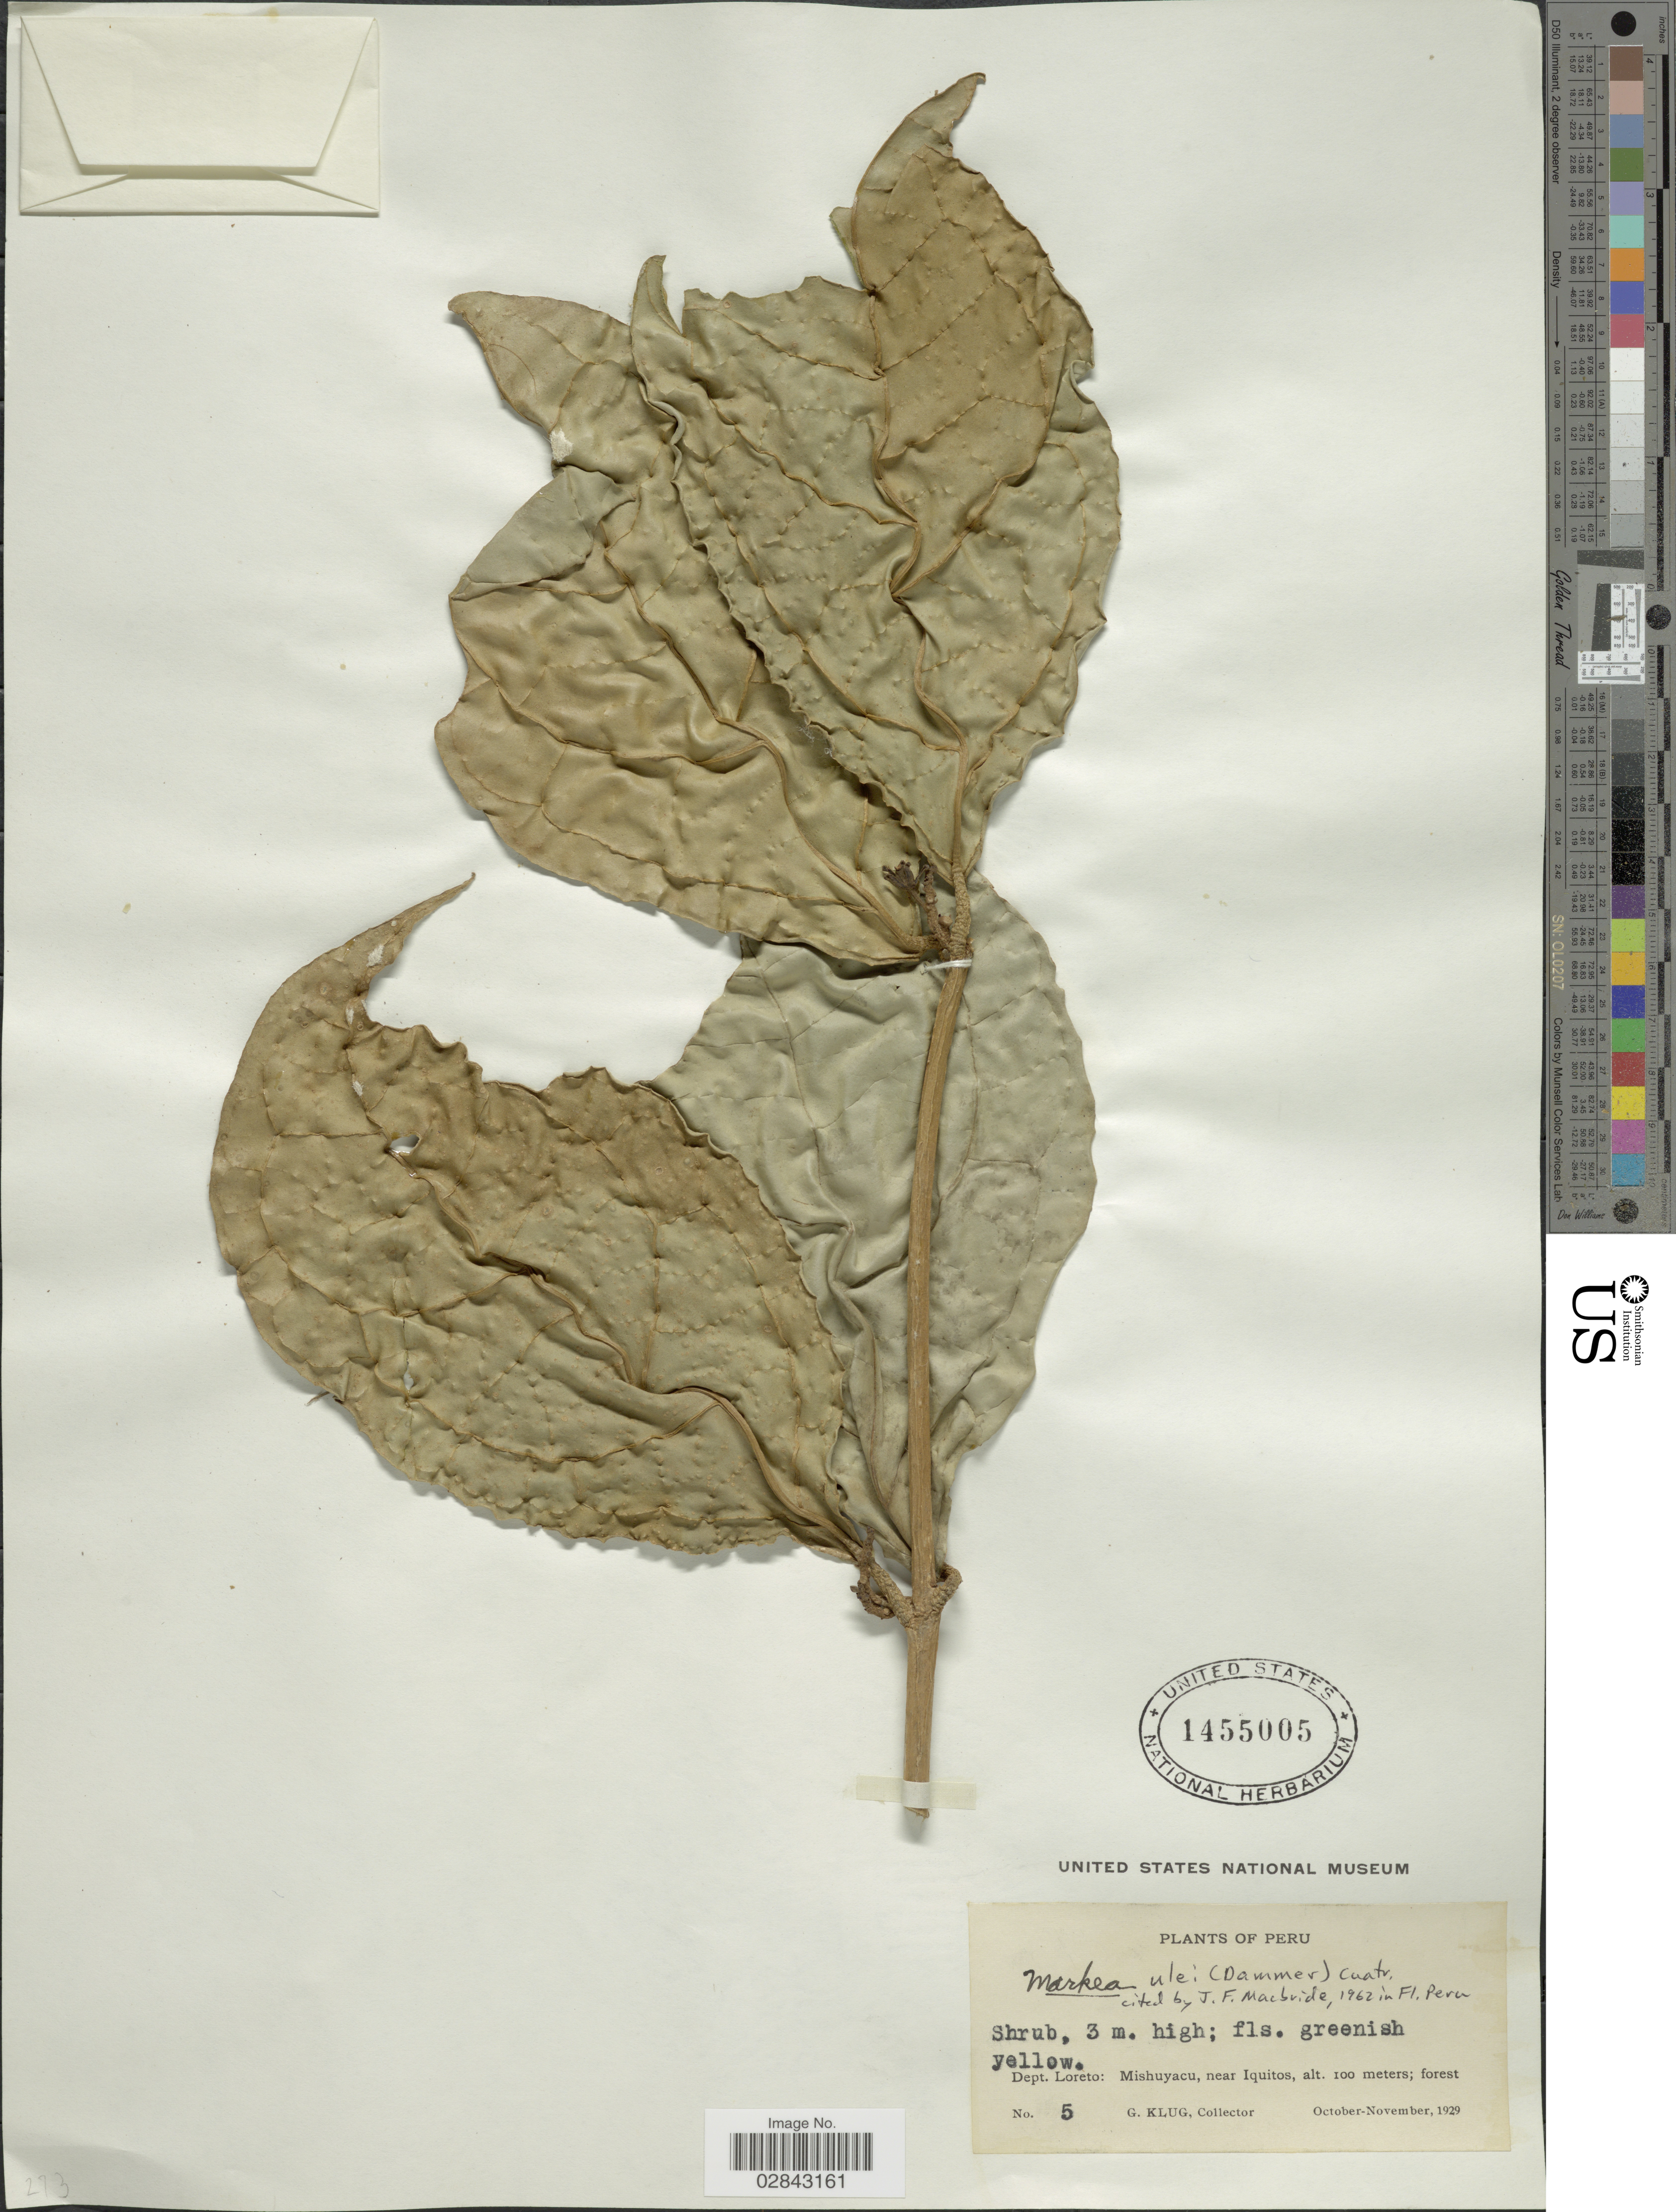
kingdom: Plantae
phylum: Tracheophyta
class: Magnoliopsida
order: Solanales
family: Solanaceae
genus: Hawkesiophyton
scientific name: Hawkesiophyton ulei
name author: (Dammer) Hunz.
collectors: G. Klug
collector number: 5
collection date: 1929-10/1929-11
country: Peru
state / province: Loreto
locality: Dept. Loreto: Mishuyacu, near Iquitos.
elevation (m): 100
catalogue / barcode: US 1455005